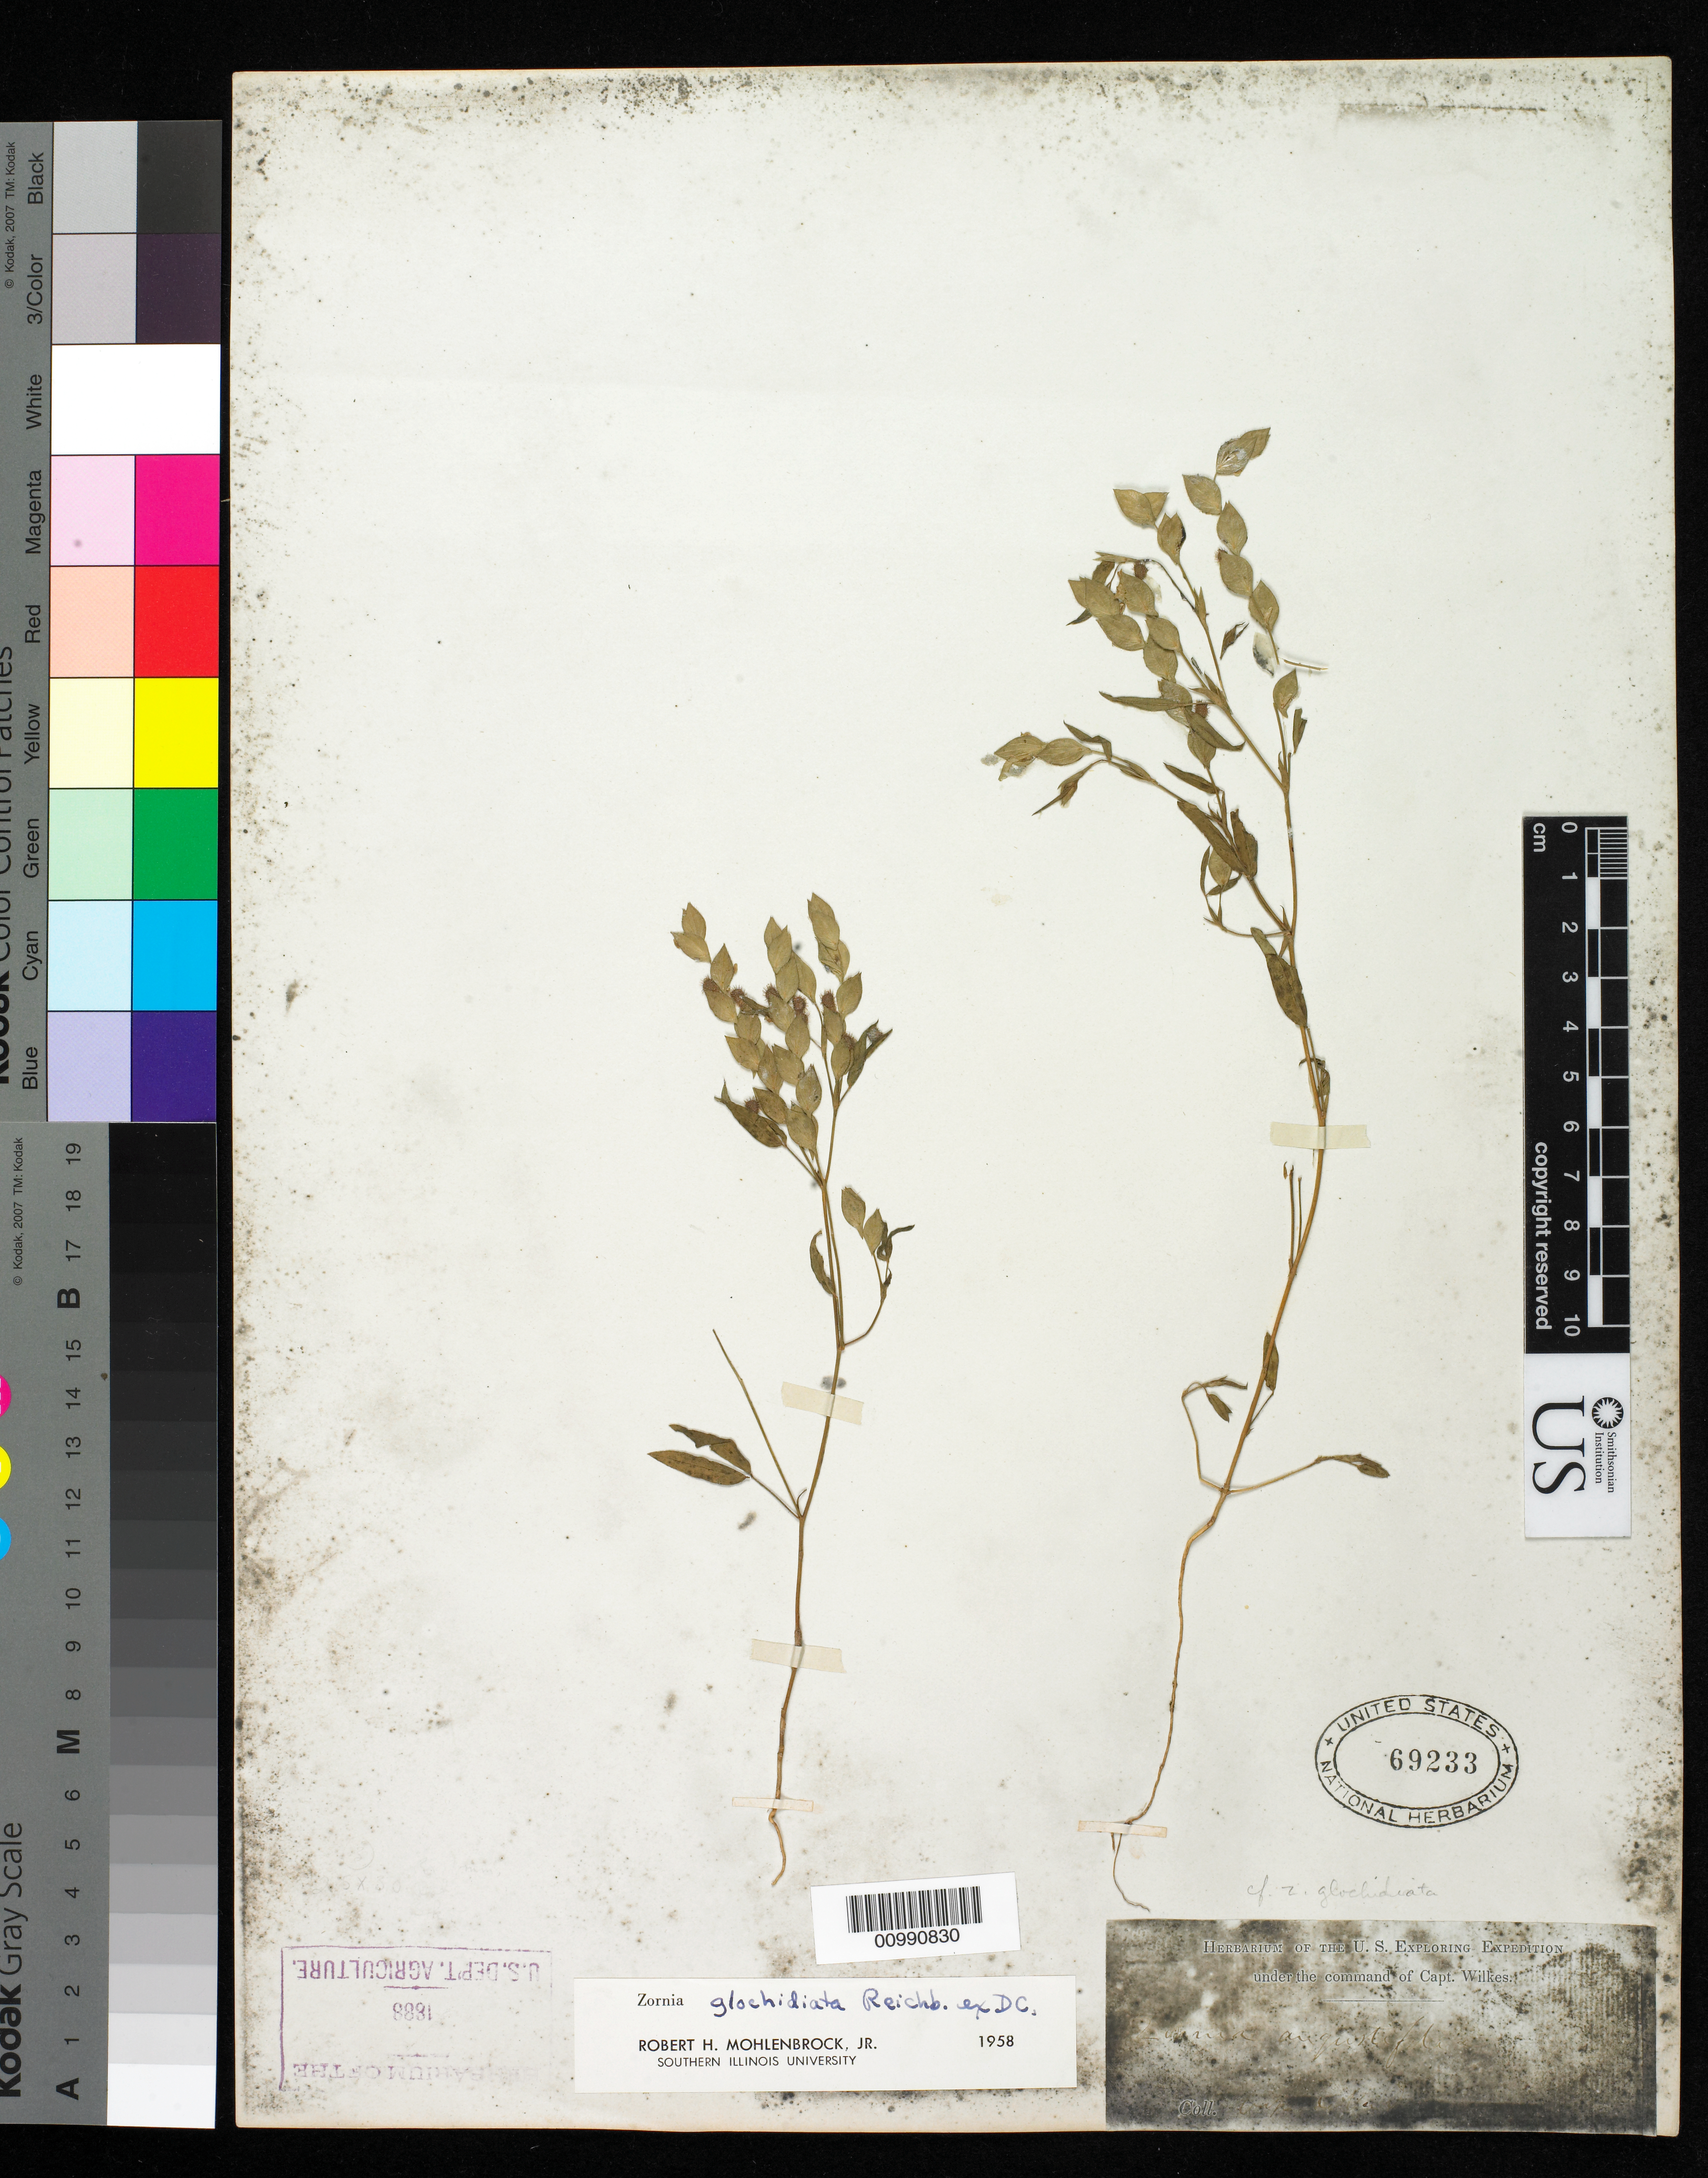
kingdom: Plantae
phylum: Tracheophyta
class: Magnoliopsida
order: Fabales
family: Fabaceae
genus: Zornia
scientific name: Zornia glochidiata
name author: Rchb. ex DC.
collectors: Wilkes Explor. Exped.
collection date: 1838/1842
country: Cape Verde Islands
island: Cape Verde Is.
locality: Cape Verde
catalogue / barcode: US 69233